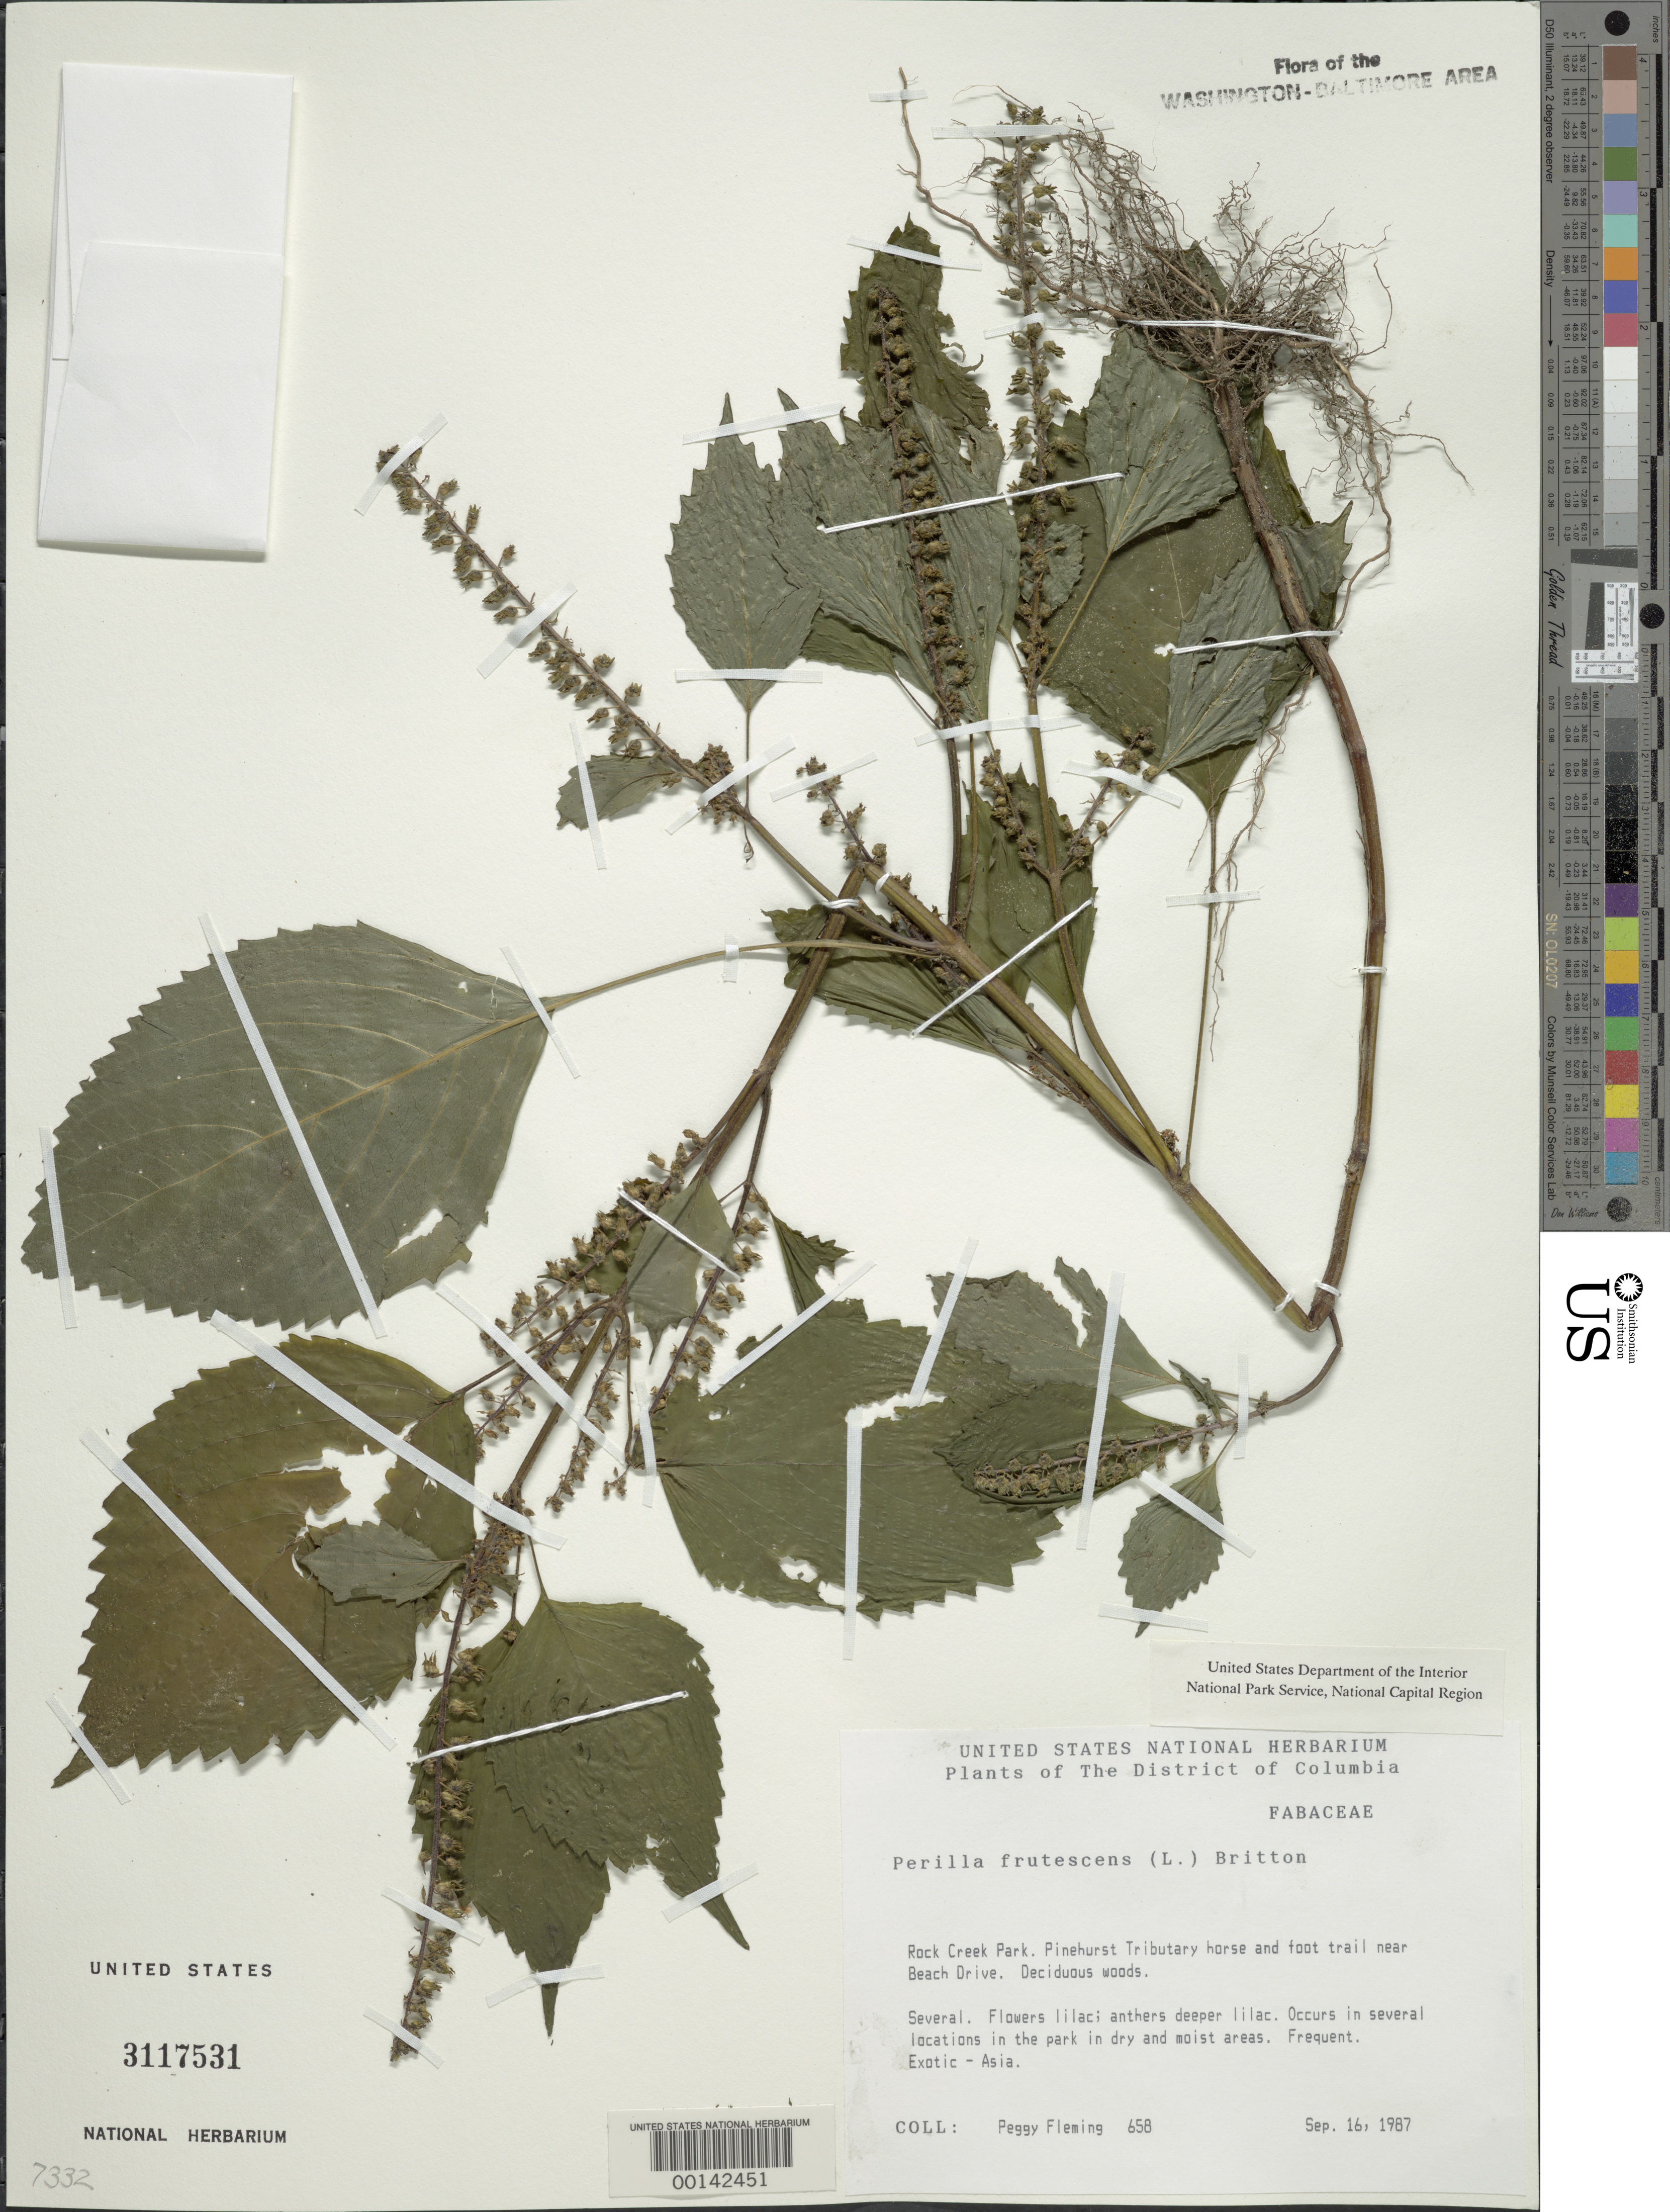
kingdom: Plantae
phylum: Tracheophyta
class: Magnoliopsida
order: Lamiales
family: Lamiaceae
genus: Perilla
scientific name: Perilla frutescens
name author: (L.) Britton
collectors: P. Fleming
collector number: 658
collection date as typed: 16 Sep 1987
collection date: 1987-09-16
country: United States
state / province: District of Columbia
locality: Rock Creek Park. Pinehurst Tributary Horse and foot trail near Beach Drive. Rock Creek Park and vicinity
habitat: Deciduous woods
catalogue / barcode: US 3117531